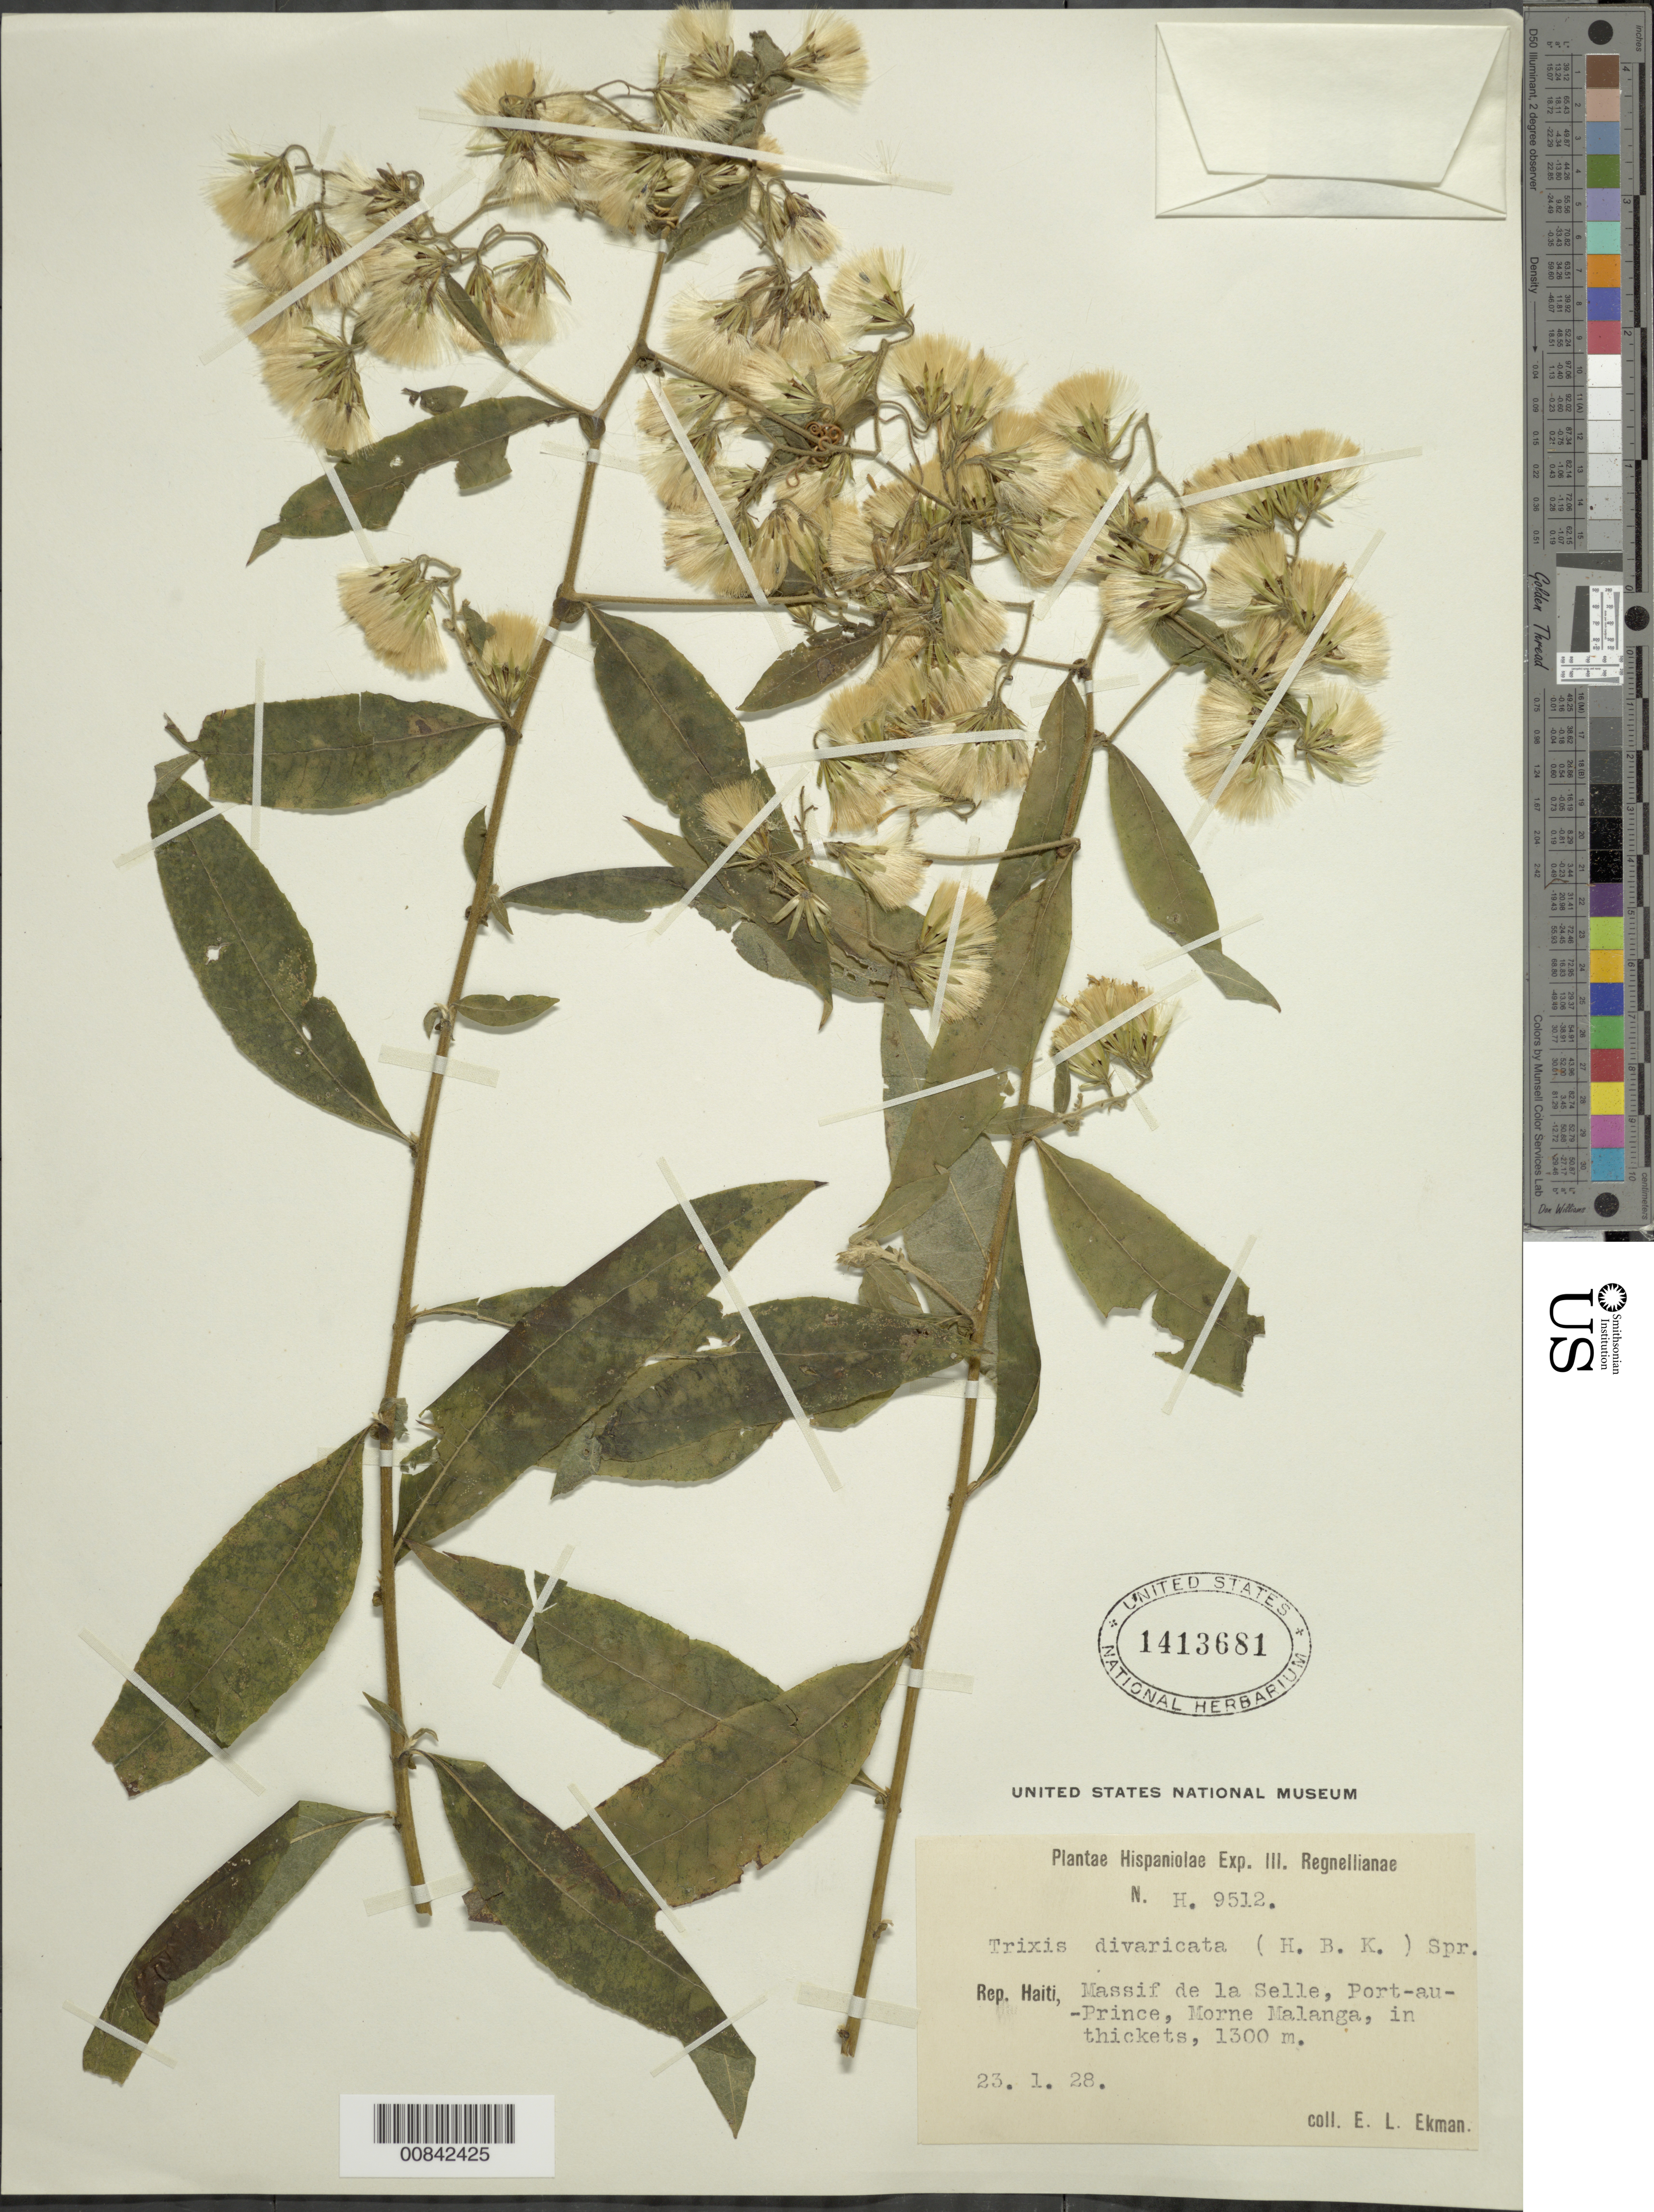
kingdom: Plantae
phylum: Tracheophyta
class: Magnoliopsida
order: Asterales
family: Asteraceae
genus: Trixis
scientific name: Trixis antimenorrhoea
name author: (Schrank) Mart. ex Kuntze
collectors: E. L. Ekman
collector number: H 9512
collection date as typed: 23 Jan 1928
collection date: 1928-01-23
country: Haiti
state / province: Ouest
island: Hispaniola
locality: Massif de la Selle, Port-au-Prince, Morne Malanga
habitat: Thickets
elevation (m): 1300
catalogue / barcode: US 1413681